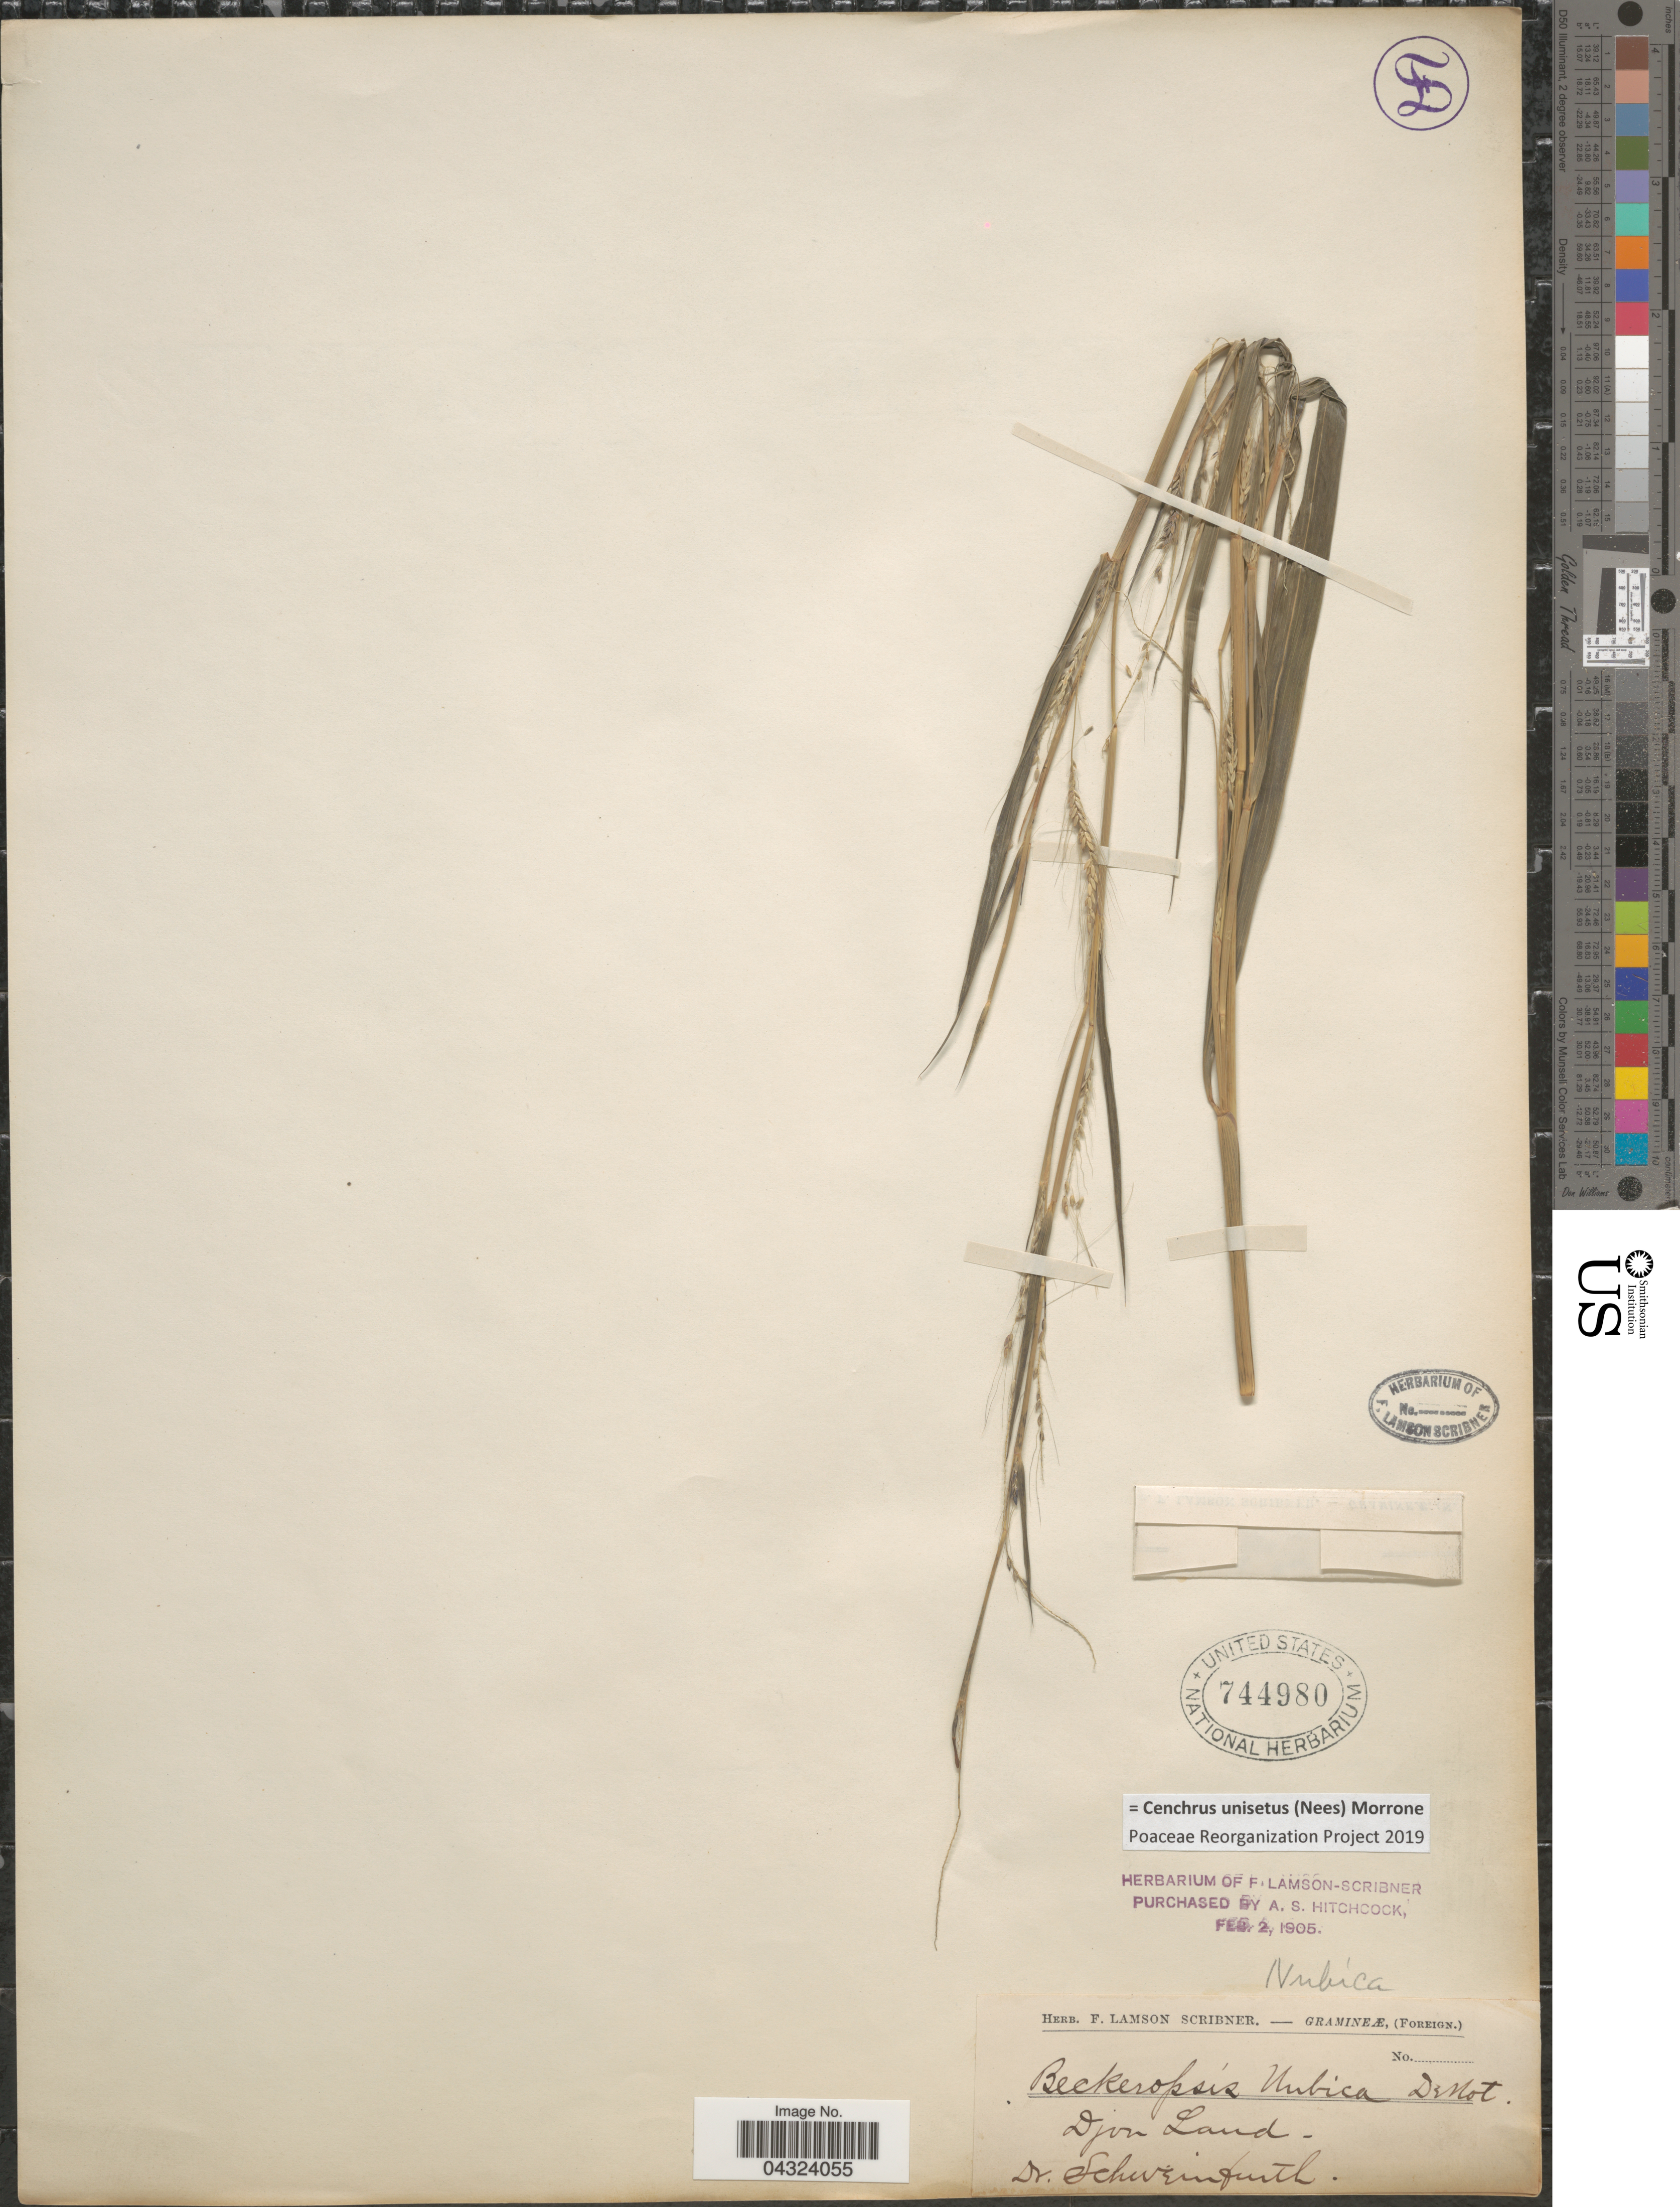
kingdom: Plantae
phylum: Tracheophyta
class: Liliopsida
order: Poales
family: Poaceae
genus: Cenchrus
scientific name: Cenchrus unisetus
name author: (Nees) Morrone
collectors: Schweinfurth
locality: Djon Land.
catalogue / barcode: US 744980